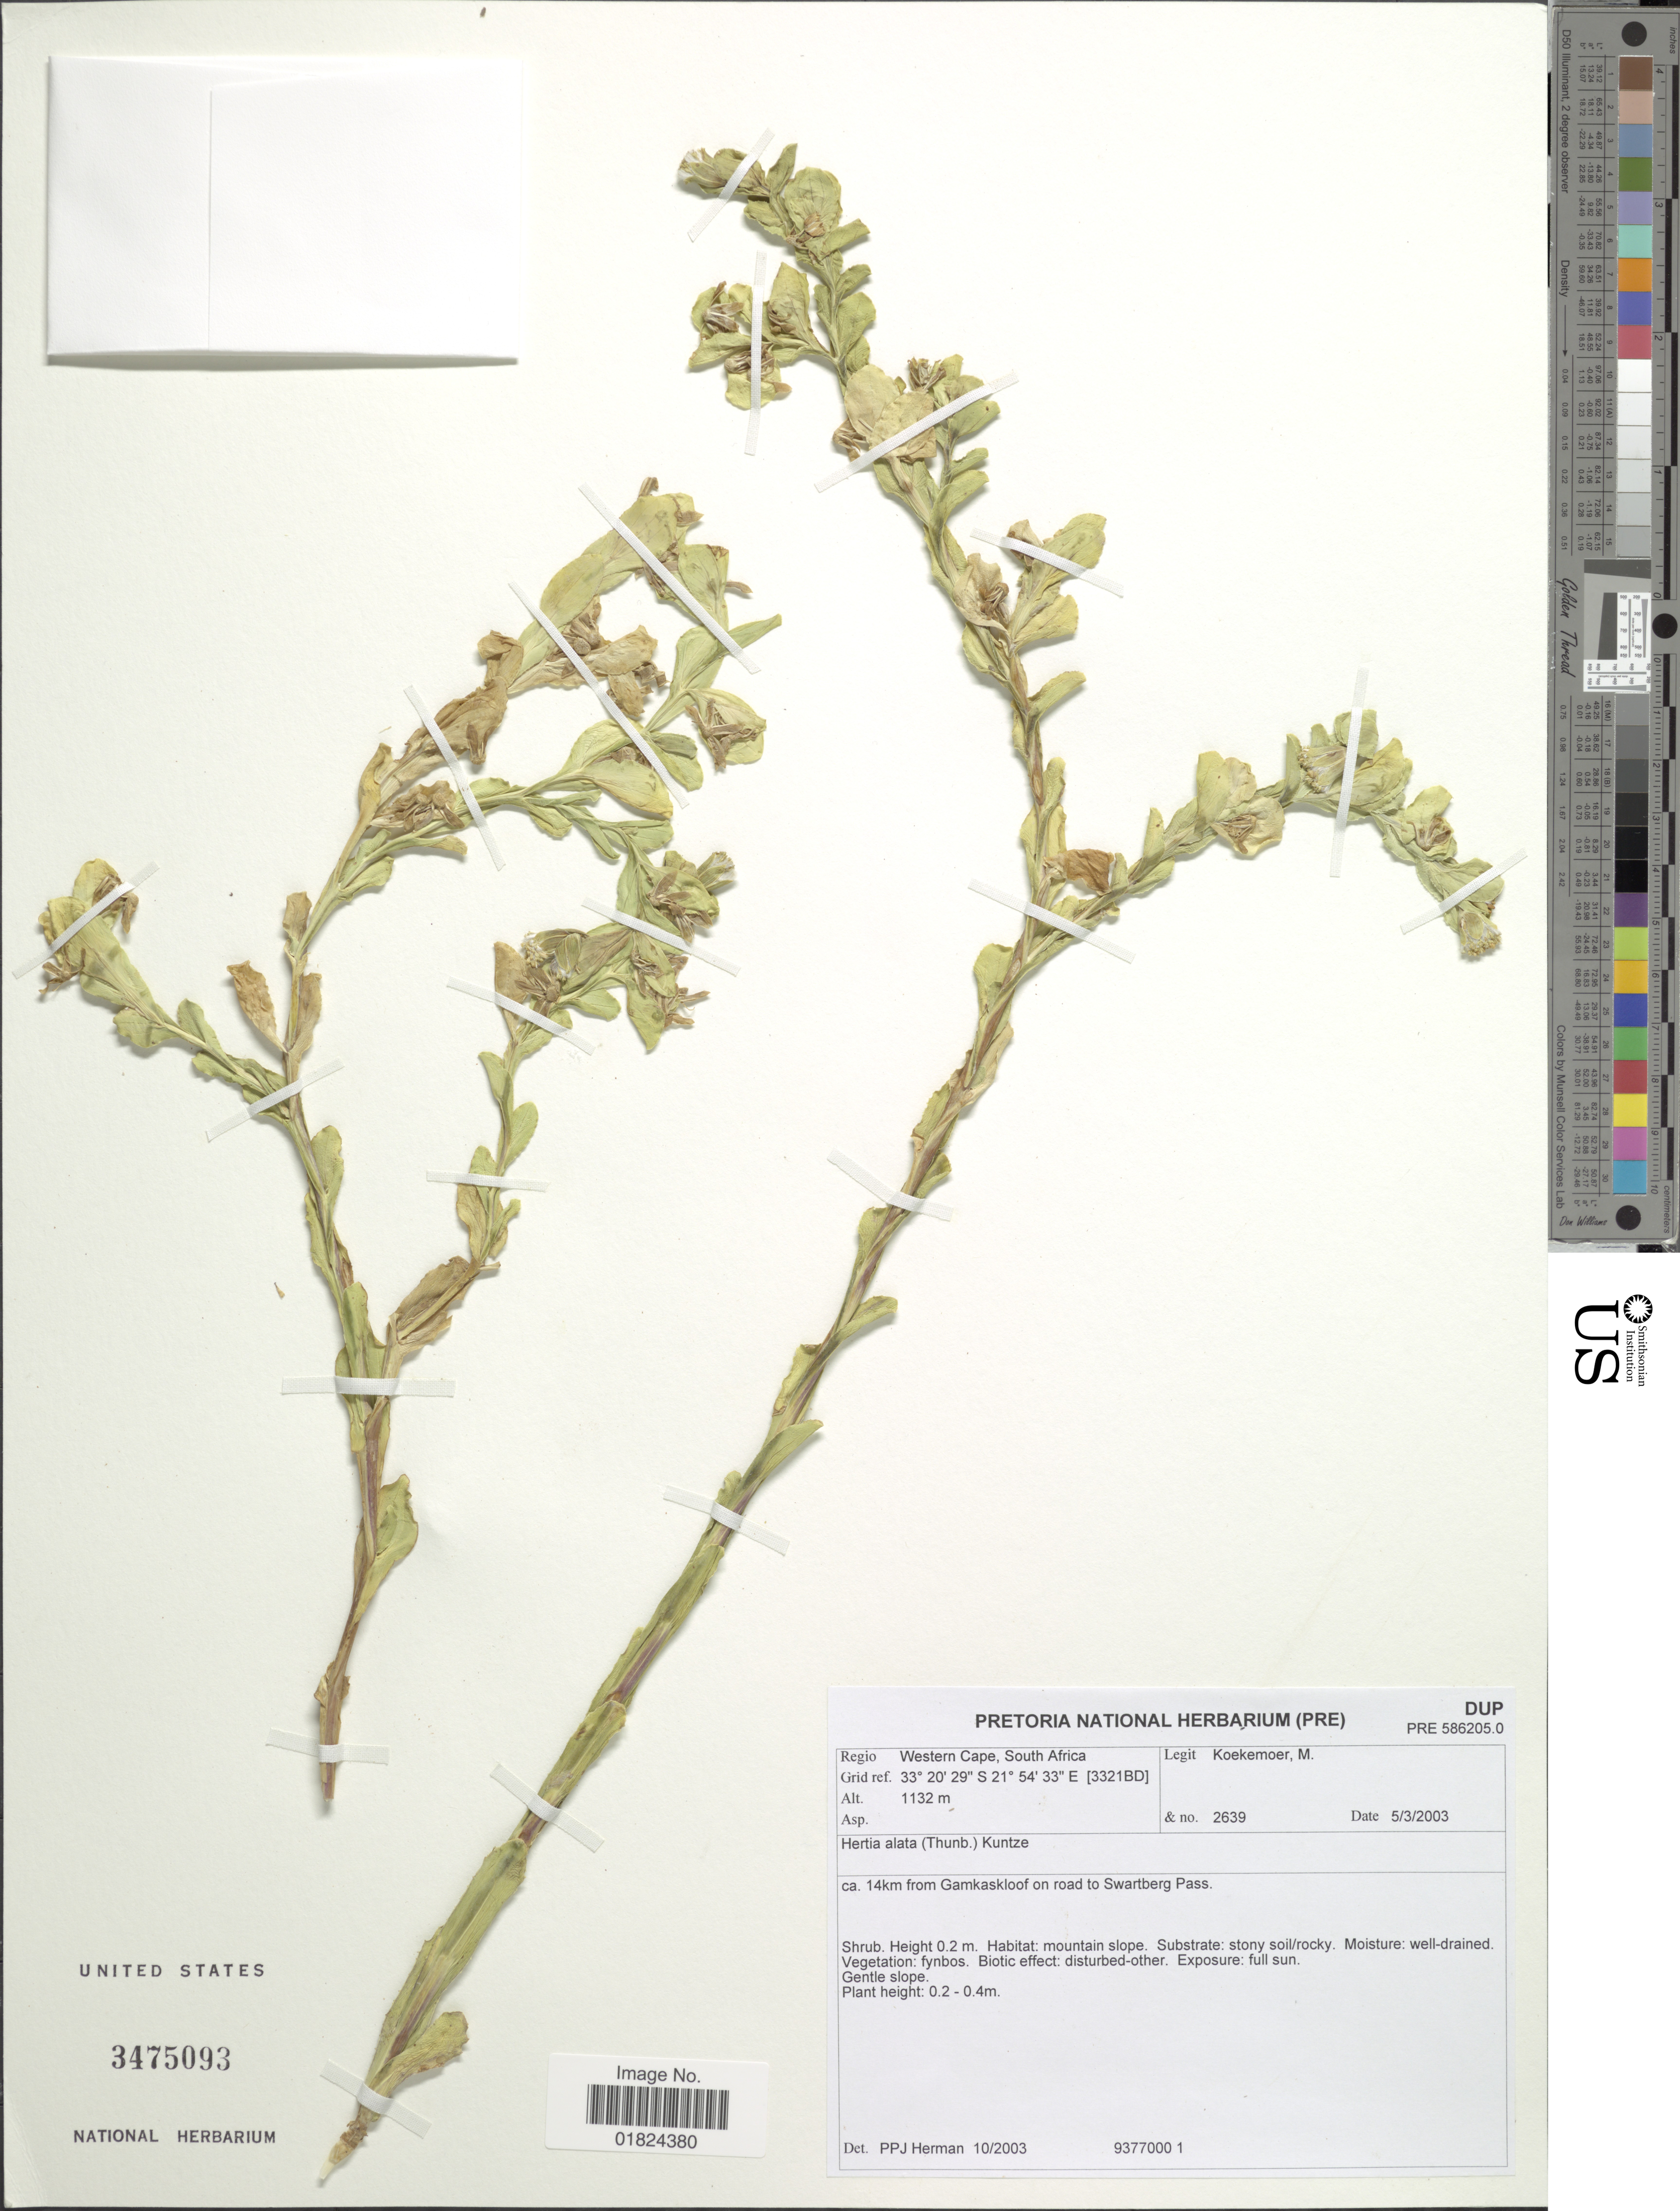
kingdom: Plantae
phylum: Tracheophyta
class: Magnoliopsida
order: Asterales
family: Asteraceae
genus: Hertia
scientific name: Hertia alata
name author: (Thunb.) Kuntze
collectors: M. Koekemoer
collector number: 2639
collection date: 2003-03-05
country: South Africa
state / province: Western Cape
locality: Ca. 14 km from Gamkaskloof on road to Swartberg Pass.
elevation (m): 1132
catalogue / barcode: US 3475093